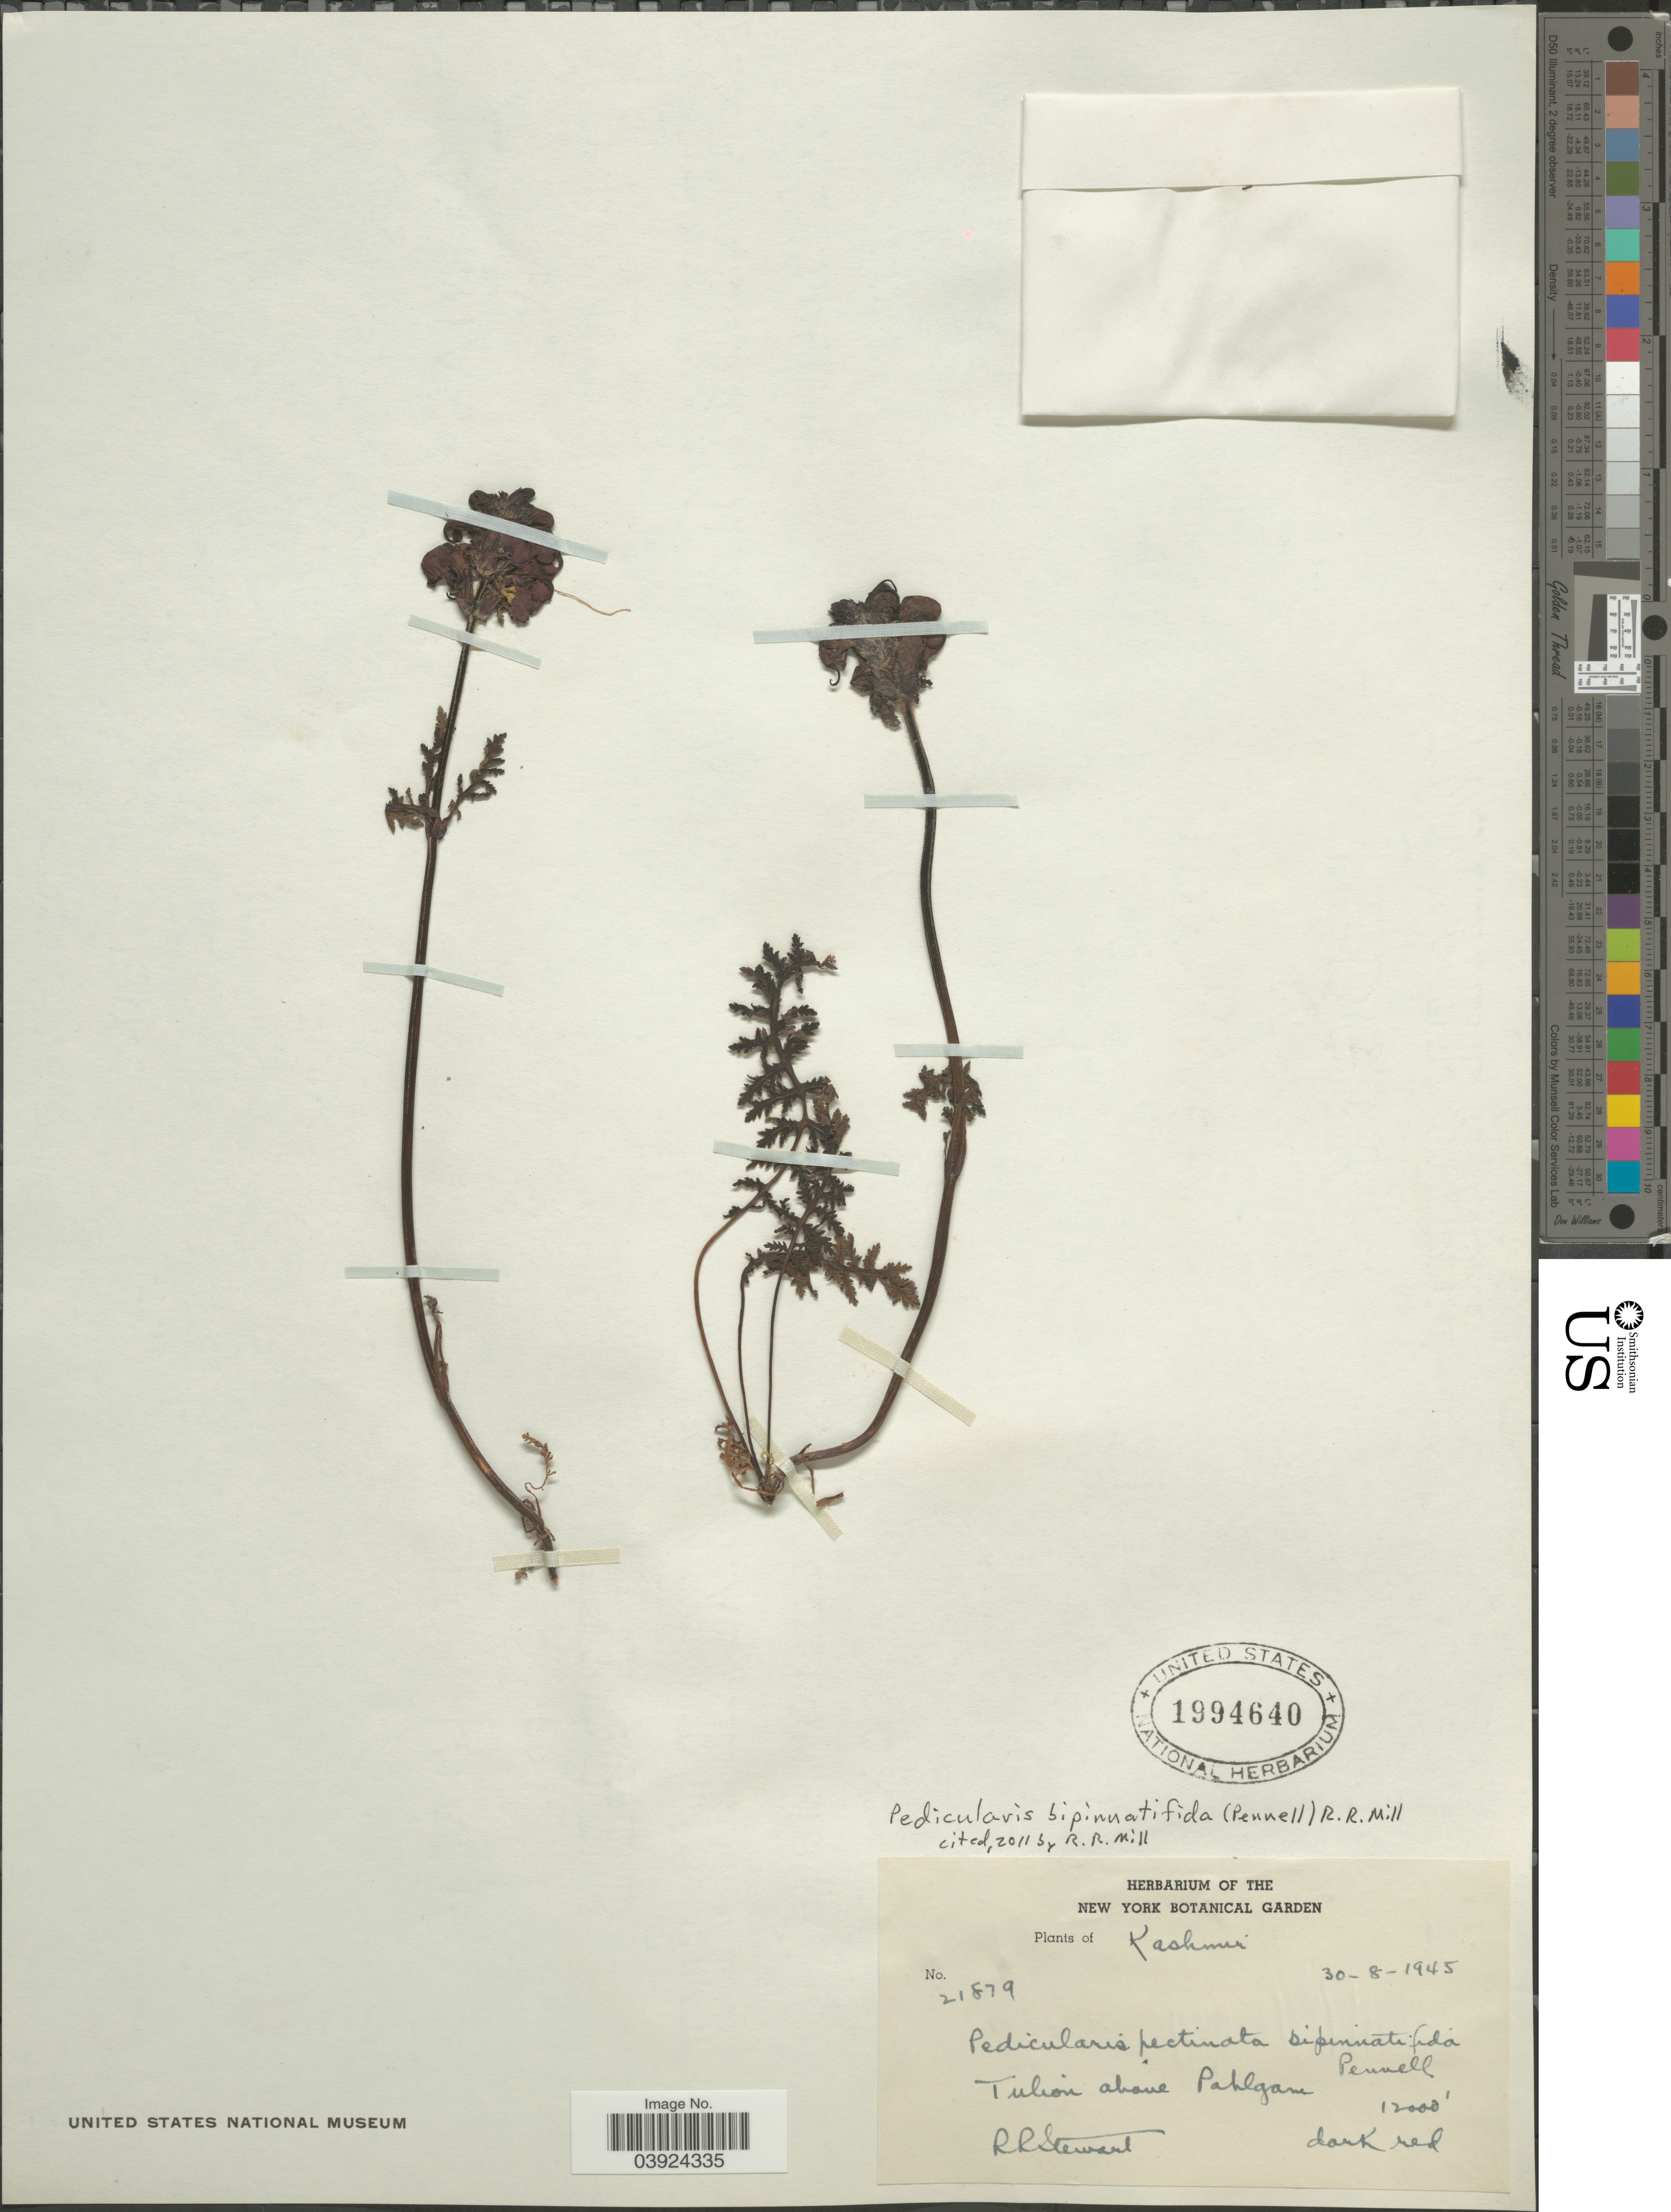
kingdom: Plantae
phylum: Tracheophyta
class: Magnoliopsida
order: Lamiales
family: Orobanchaceae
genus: Pedicularis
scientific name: Pedicularis bipinnatifida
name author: (Pennell) R.R. Mill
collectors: R. Stewart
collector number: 21879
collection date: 1945-08-30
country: India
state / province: Jammu and Kashmir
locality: Kashmir. Tulion above Pahlgam.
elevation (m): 3658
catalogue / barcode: US 1994640